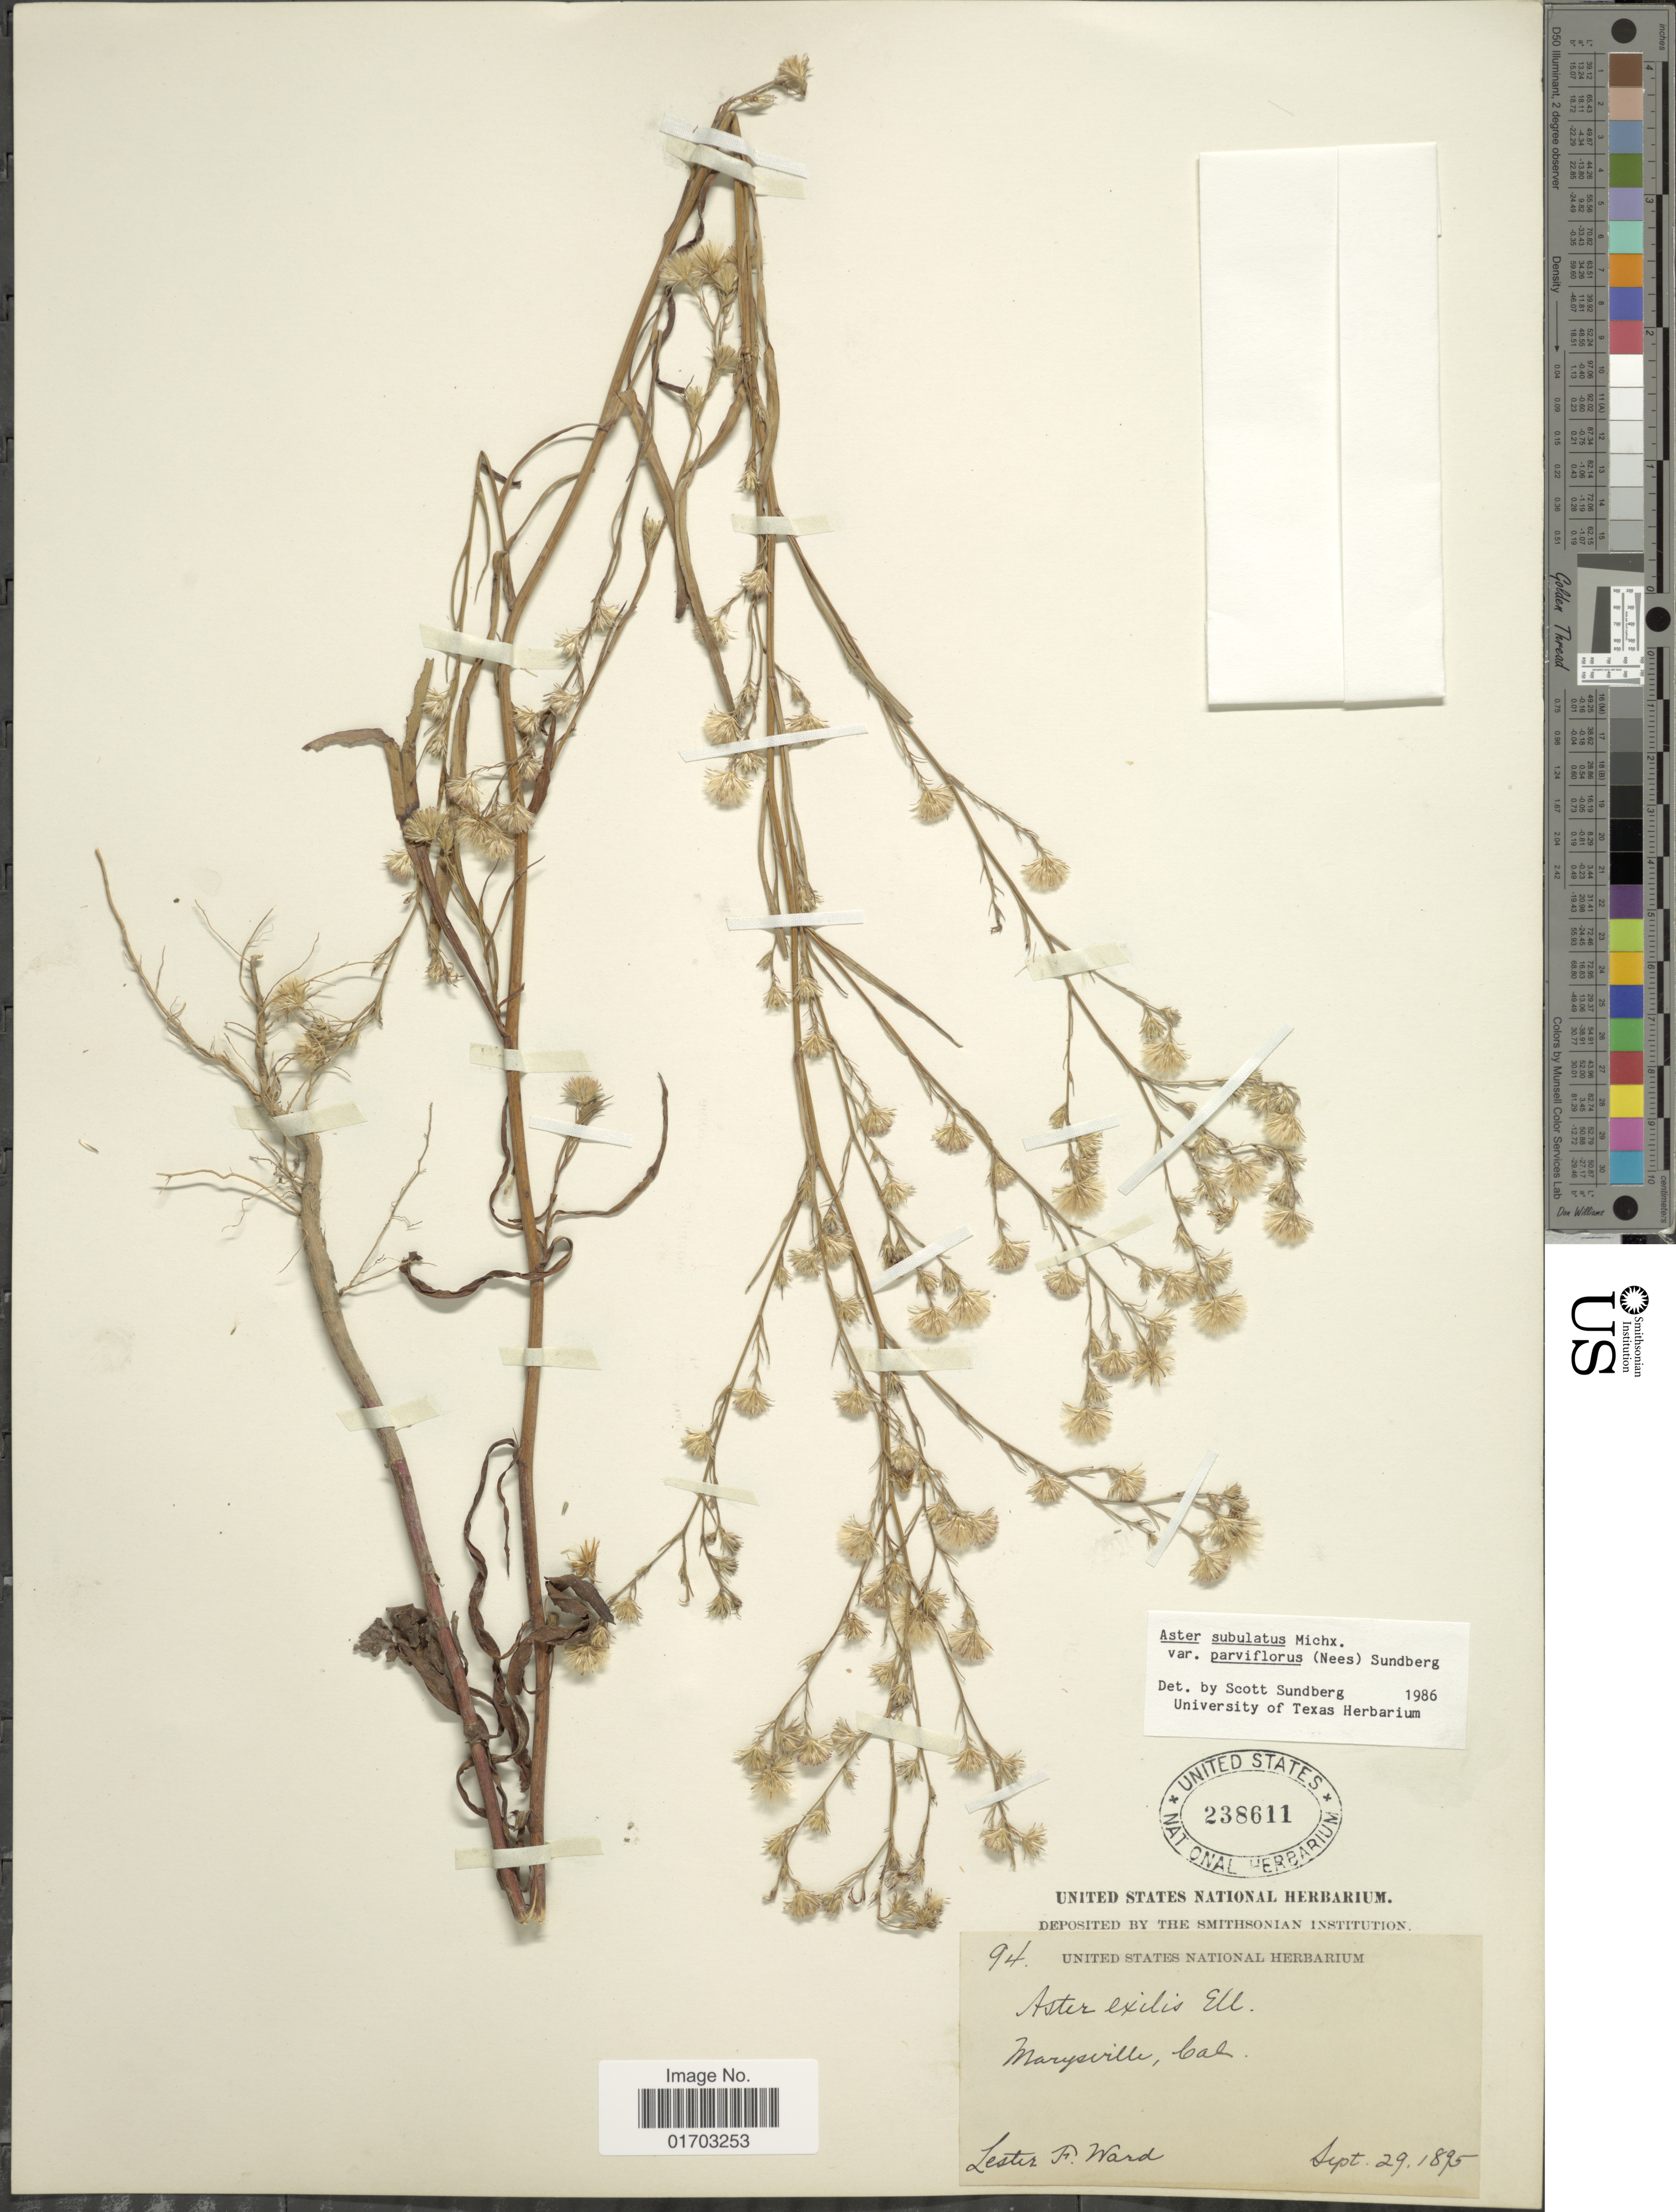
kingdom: Plantae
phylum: Tracheophyta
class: Magnoliopsida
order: Asterales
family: Asteraceae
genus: Symphyotrichum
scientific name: Symphyotrichum subulatum var. parviflorum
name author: (Nees) S.D. Sundb.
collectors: L. F. Ward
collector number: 94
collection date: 1895-09-29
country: United States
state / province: California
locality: Marysville.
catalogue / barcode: US 238611